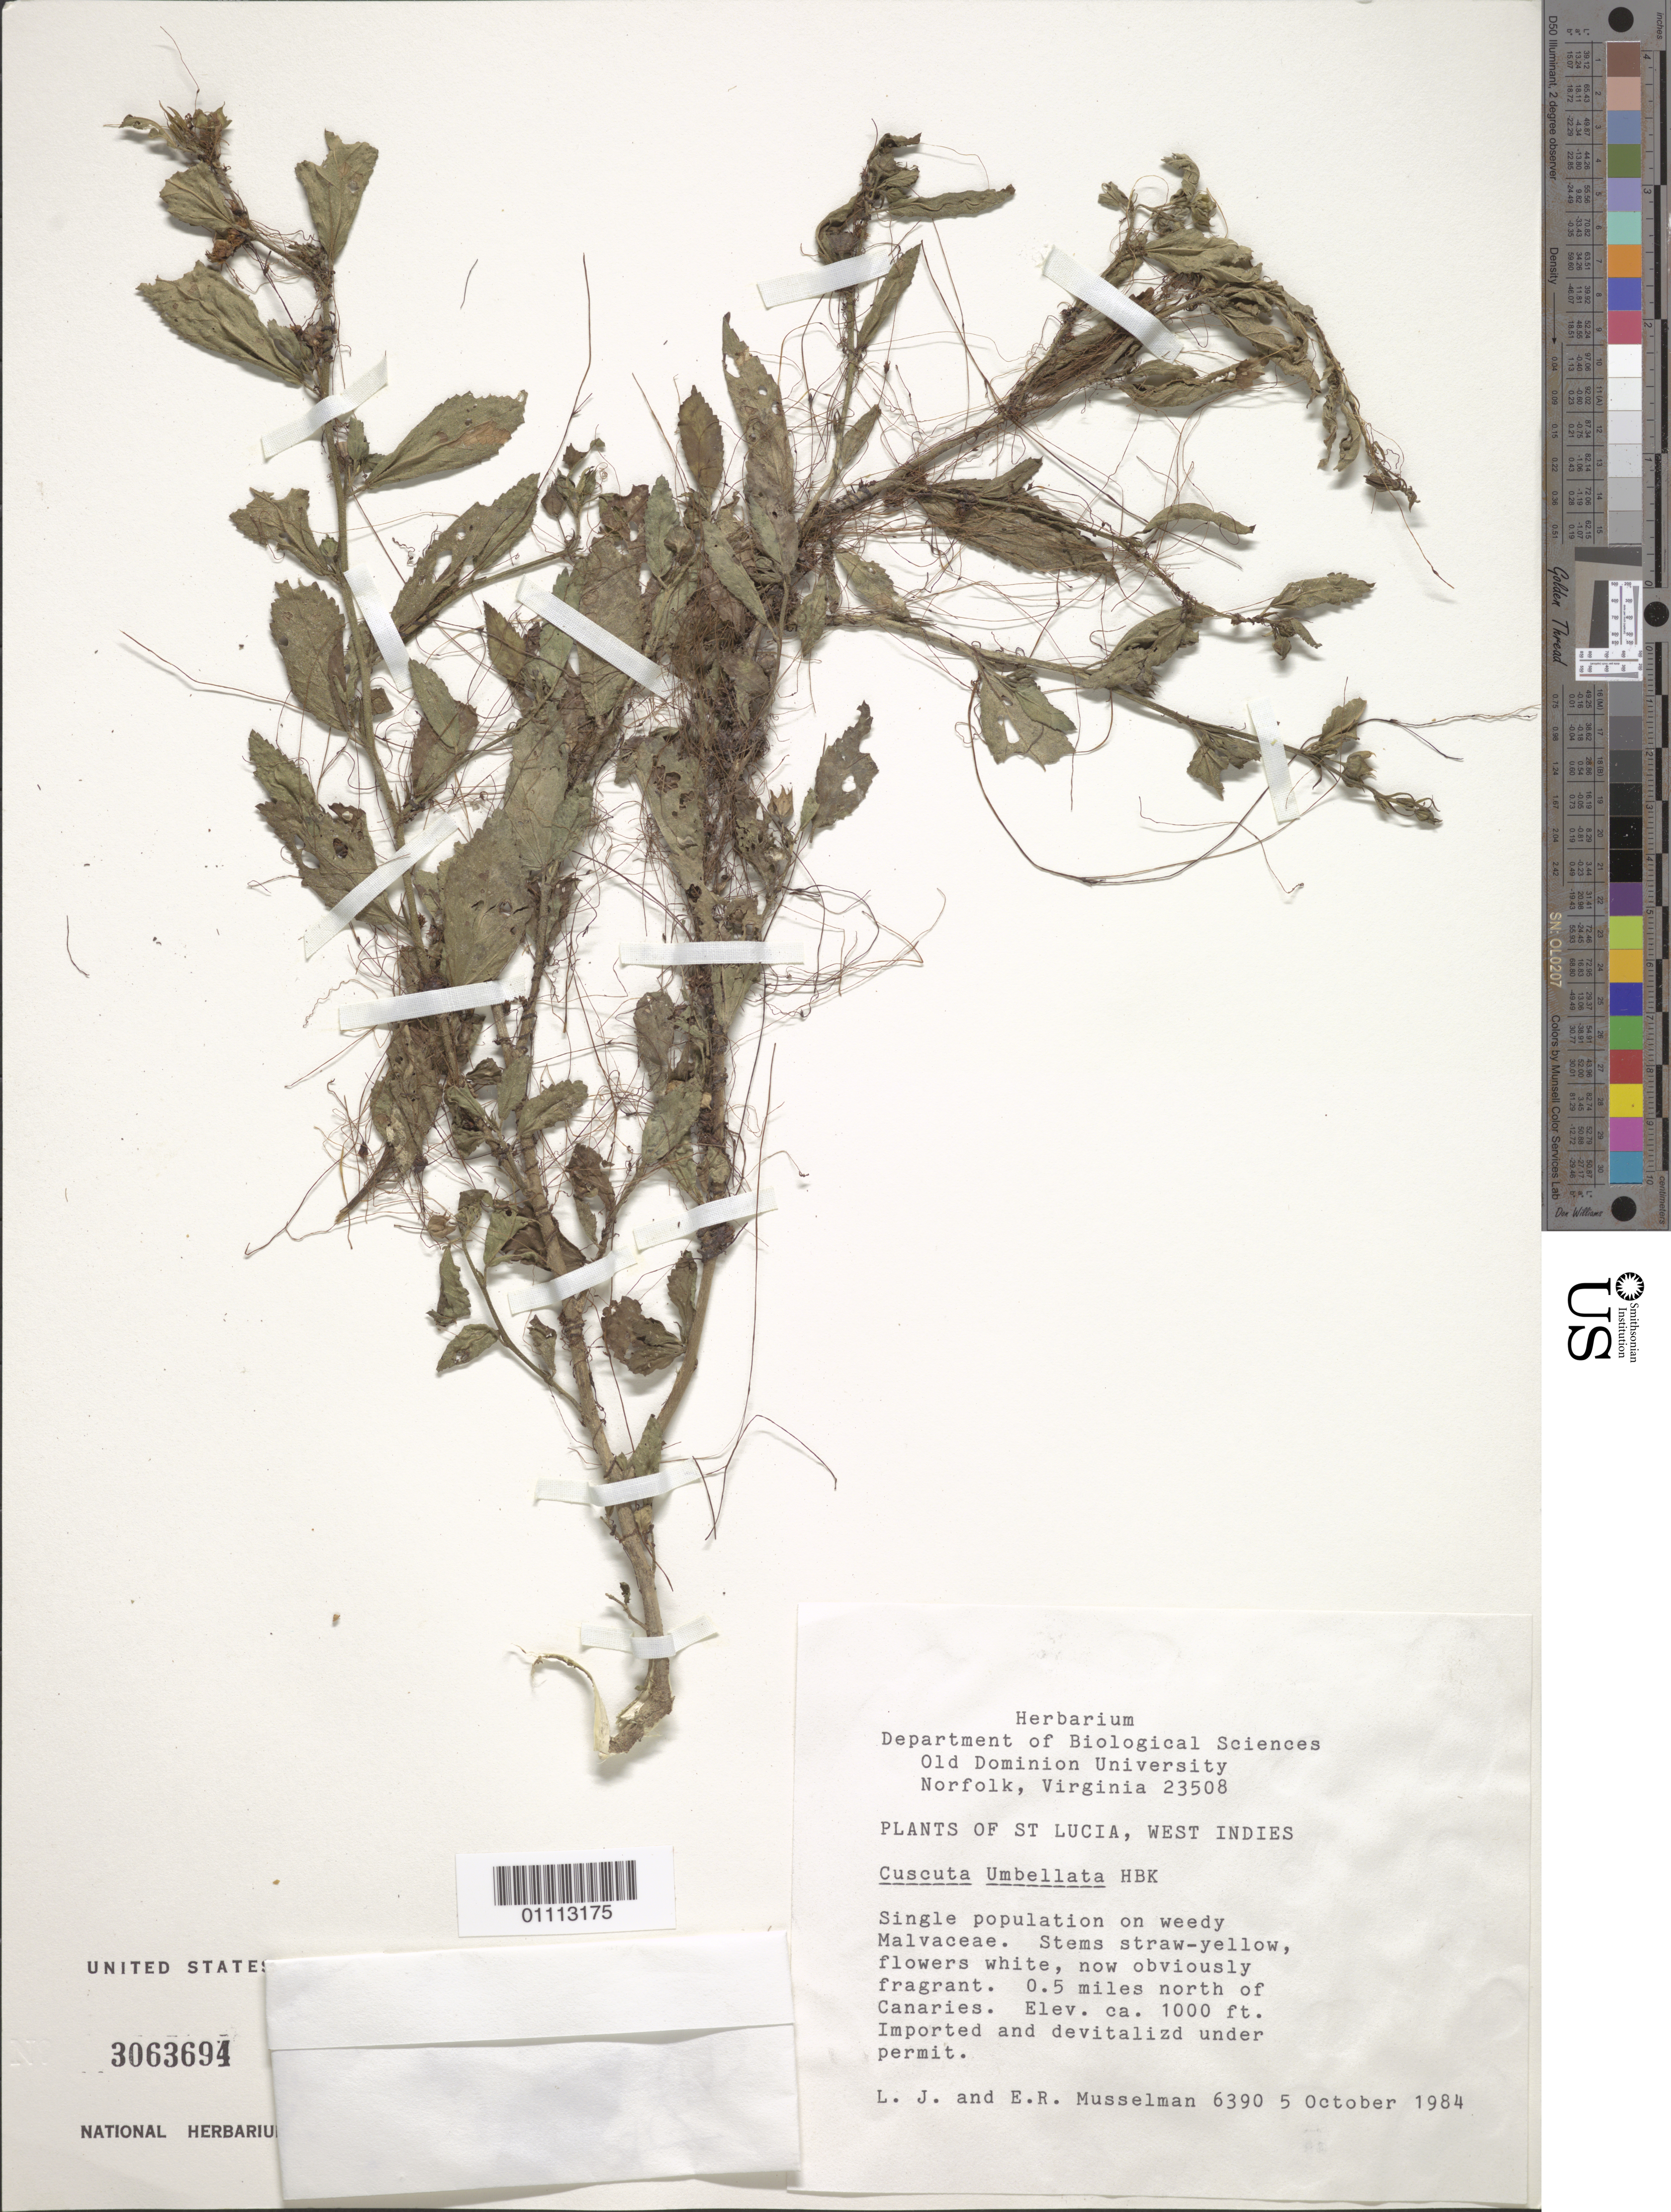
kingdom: Plantae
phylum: Tracheophyta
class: Magnoliopsida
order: Solanales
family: Convolvulaceae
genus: Cuscuta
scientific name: Cuscuta umbellata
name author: Kunth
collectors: L. J. Musselman & E. Musselman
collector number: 6390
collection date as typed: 05 Oct 1984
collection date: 1984-10-05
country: St. Lucia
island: St. Lucia I.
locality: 0.5 miles N of Canaries.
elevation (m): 305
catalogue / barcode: US 3063694